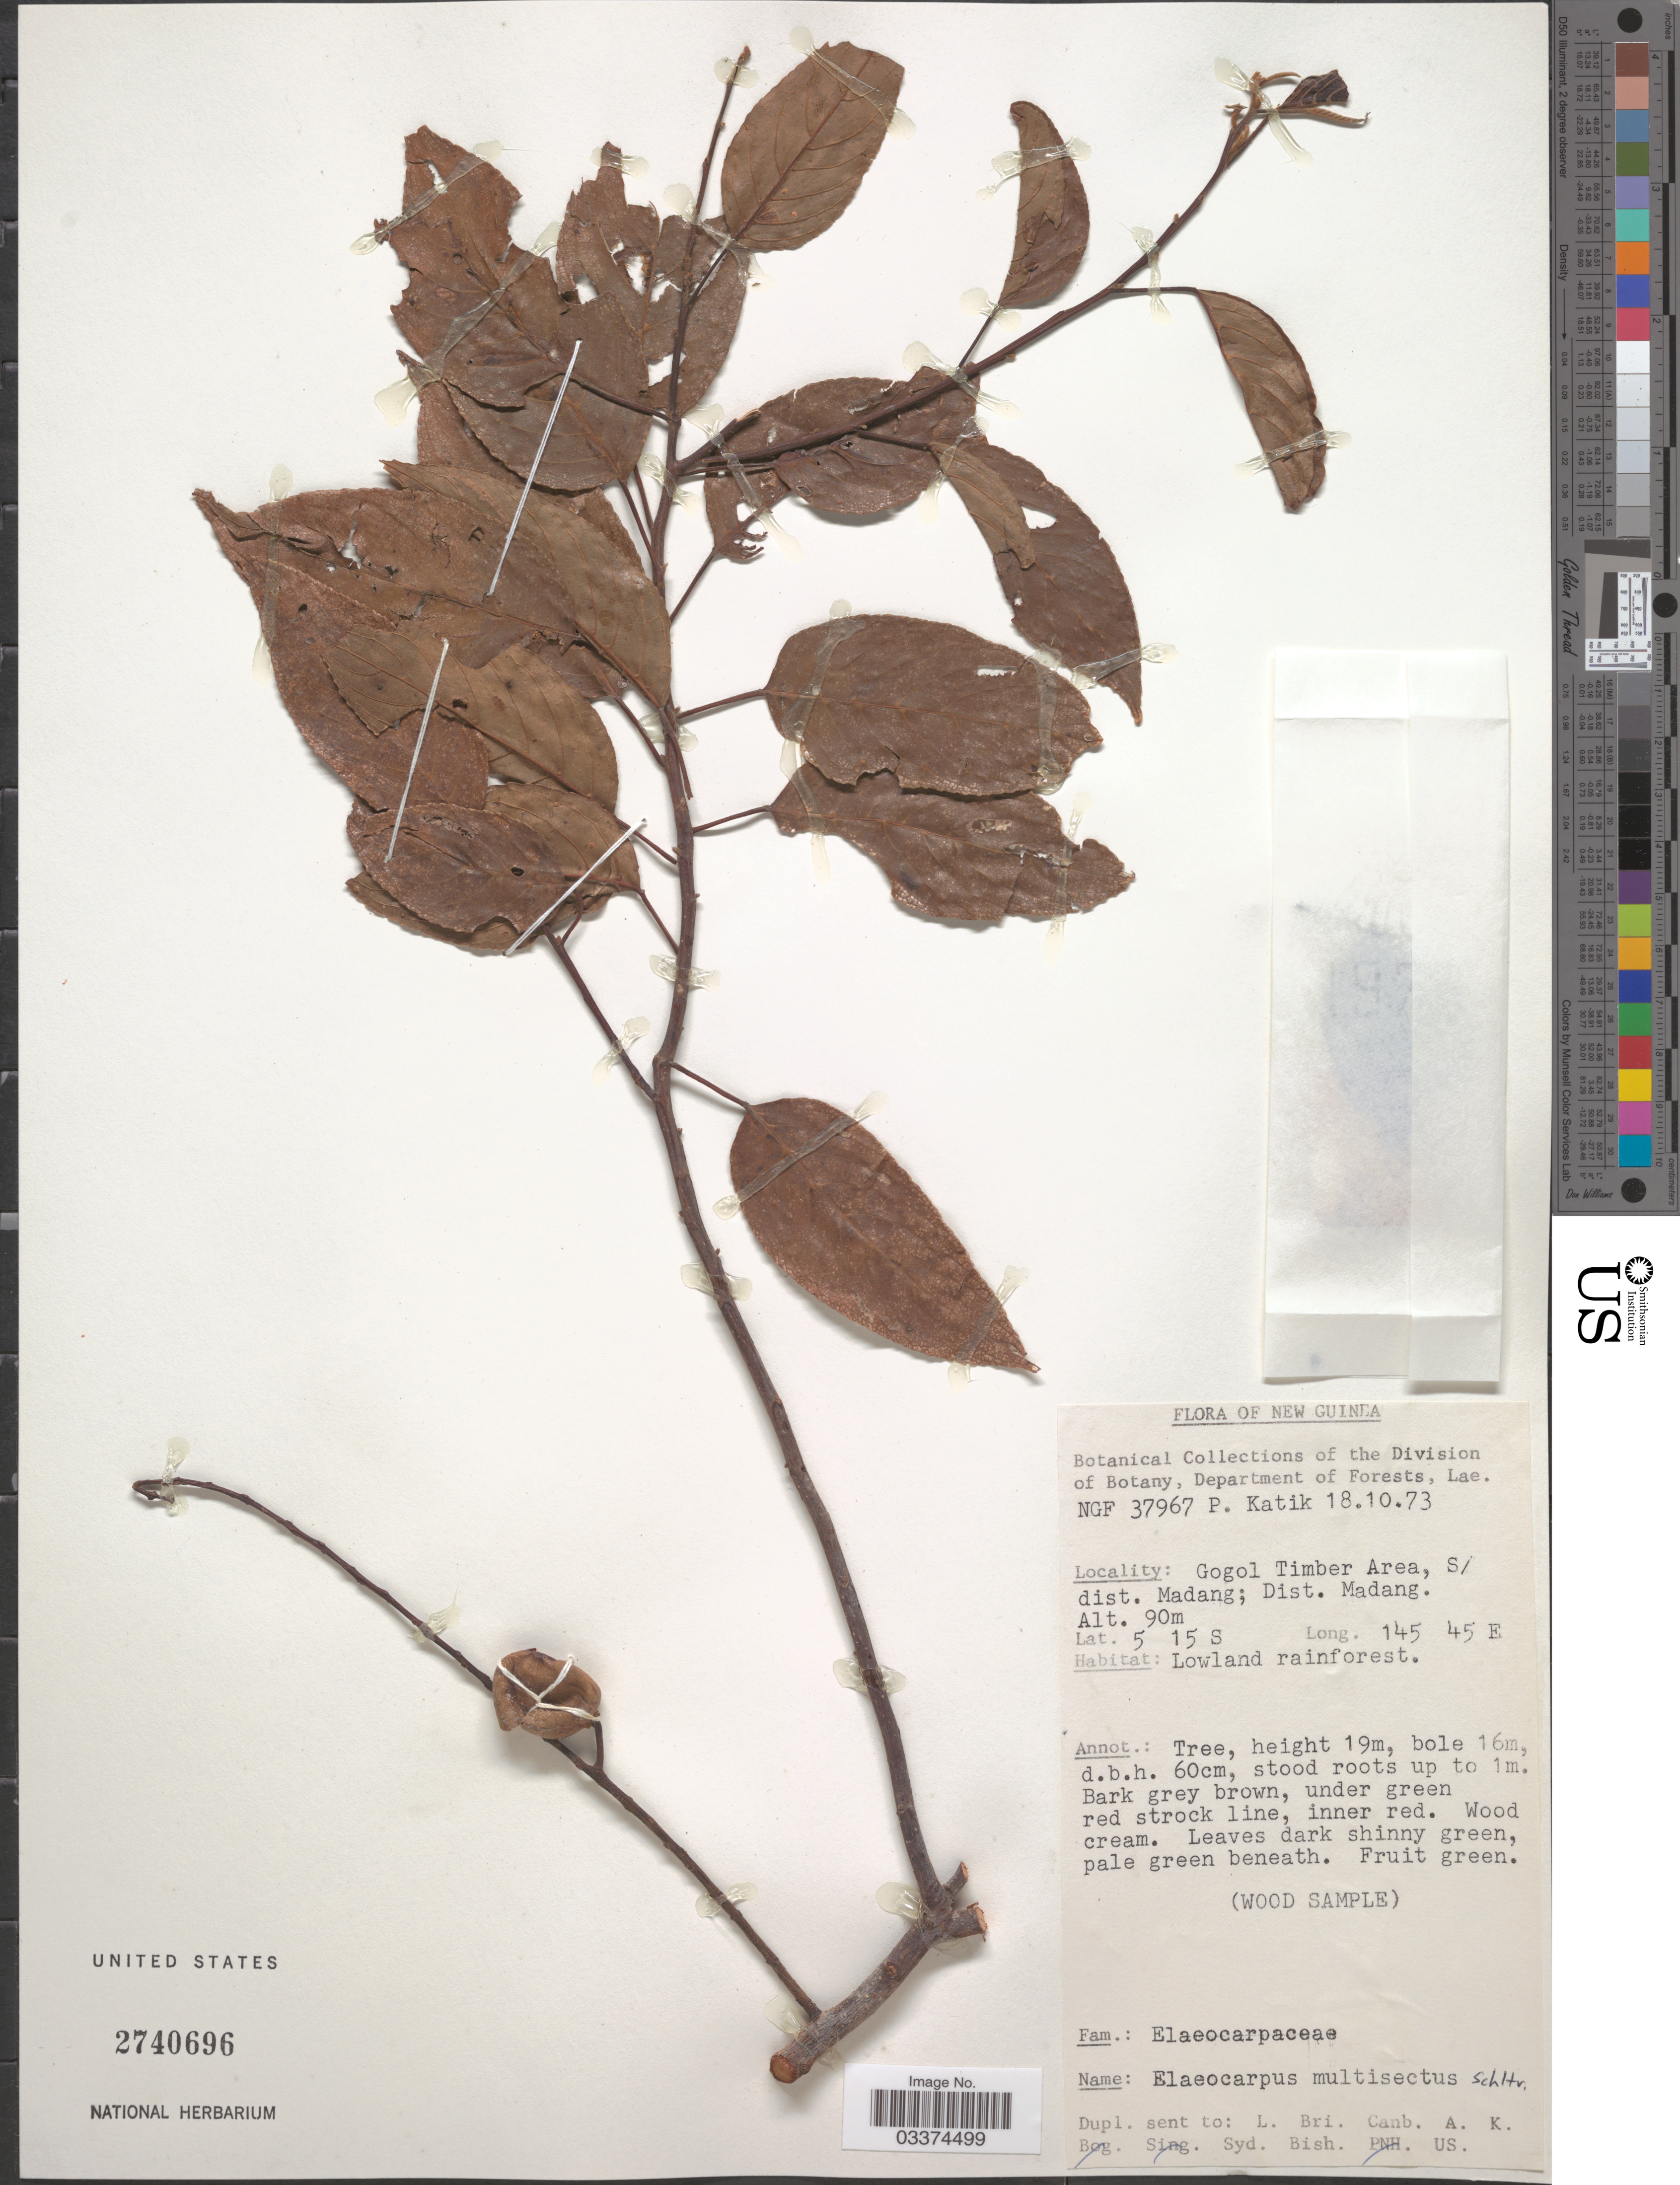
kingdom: Plantae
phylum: Tracheophyta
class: Magnoliopsida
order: Oxalidales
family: Elaeocarpaceae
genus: Elaeocarpus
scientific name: Elaeocarpus multisectus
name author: Schltr.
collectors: P. Katik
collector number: NGF37967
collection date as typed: Transcribed d/m/y: 18/10/73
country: Papua New Guinea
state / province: Madang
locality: New Guinea, Gogol Timber Area, S/dist. Madang; Dist. Madang.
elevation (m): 90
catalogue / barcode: US 2740696